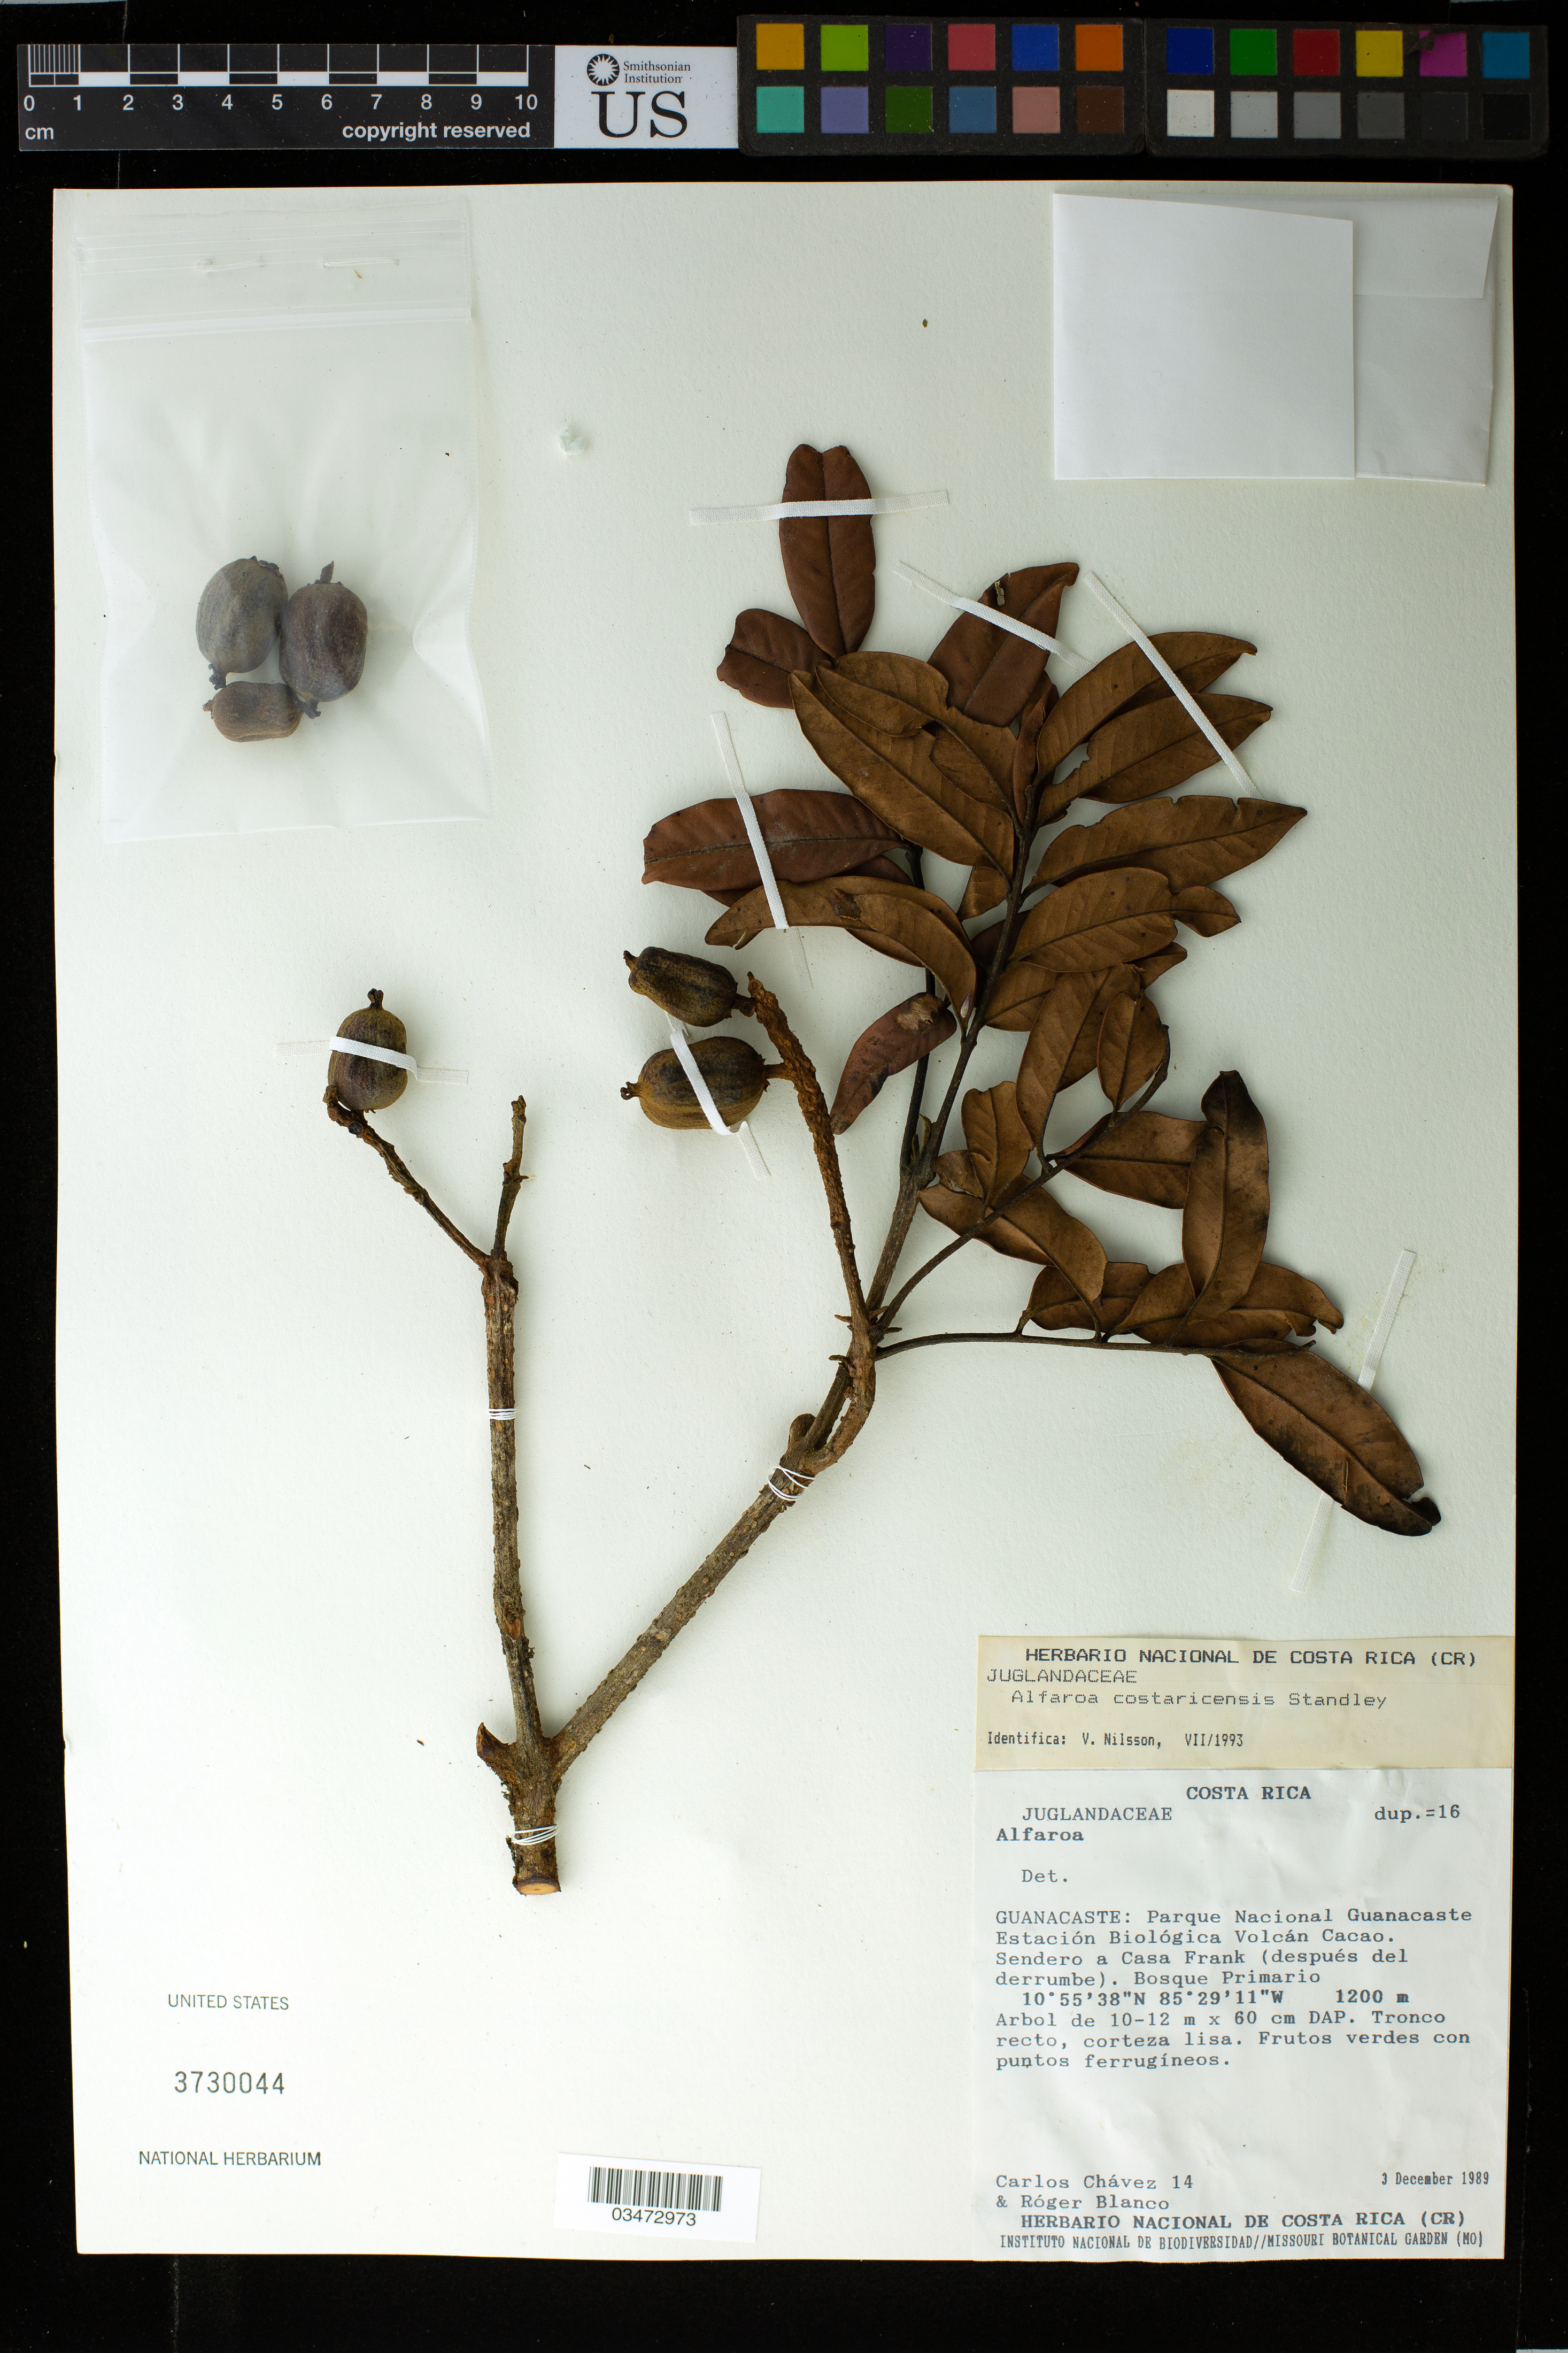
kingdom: Plantae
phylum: Tracheophyta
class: Magnoliopsida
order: Fagales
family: Juglandaceae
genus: Alfaroa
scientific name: Alfaroa costaricensis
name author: Standl.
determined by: Nilsson, V.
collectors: C. Chávez & R. Blanco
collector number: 14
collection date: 1989-12-03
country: Costa Rica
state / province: Guanacaste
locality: Parque Nacional Guanacaste, Estación Biológica Volcán Cacao. Sendero a Casa Frank (después del derrumbe)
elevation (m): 1200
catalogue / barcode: US 3730044